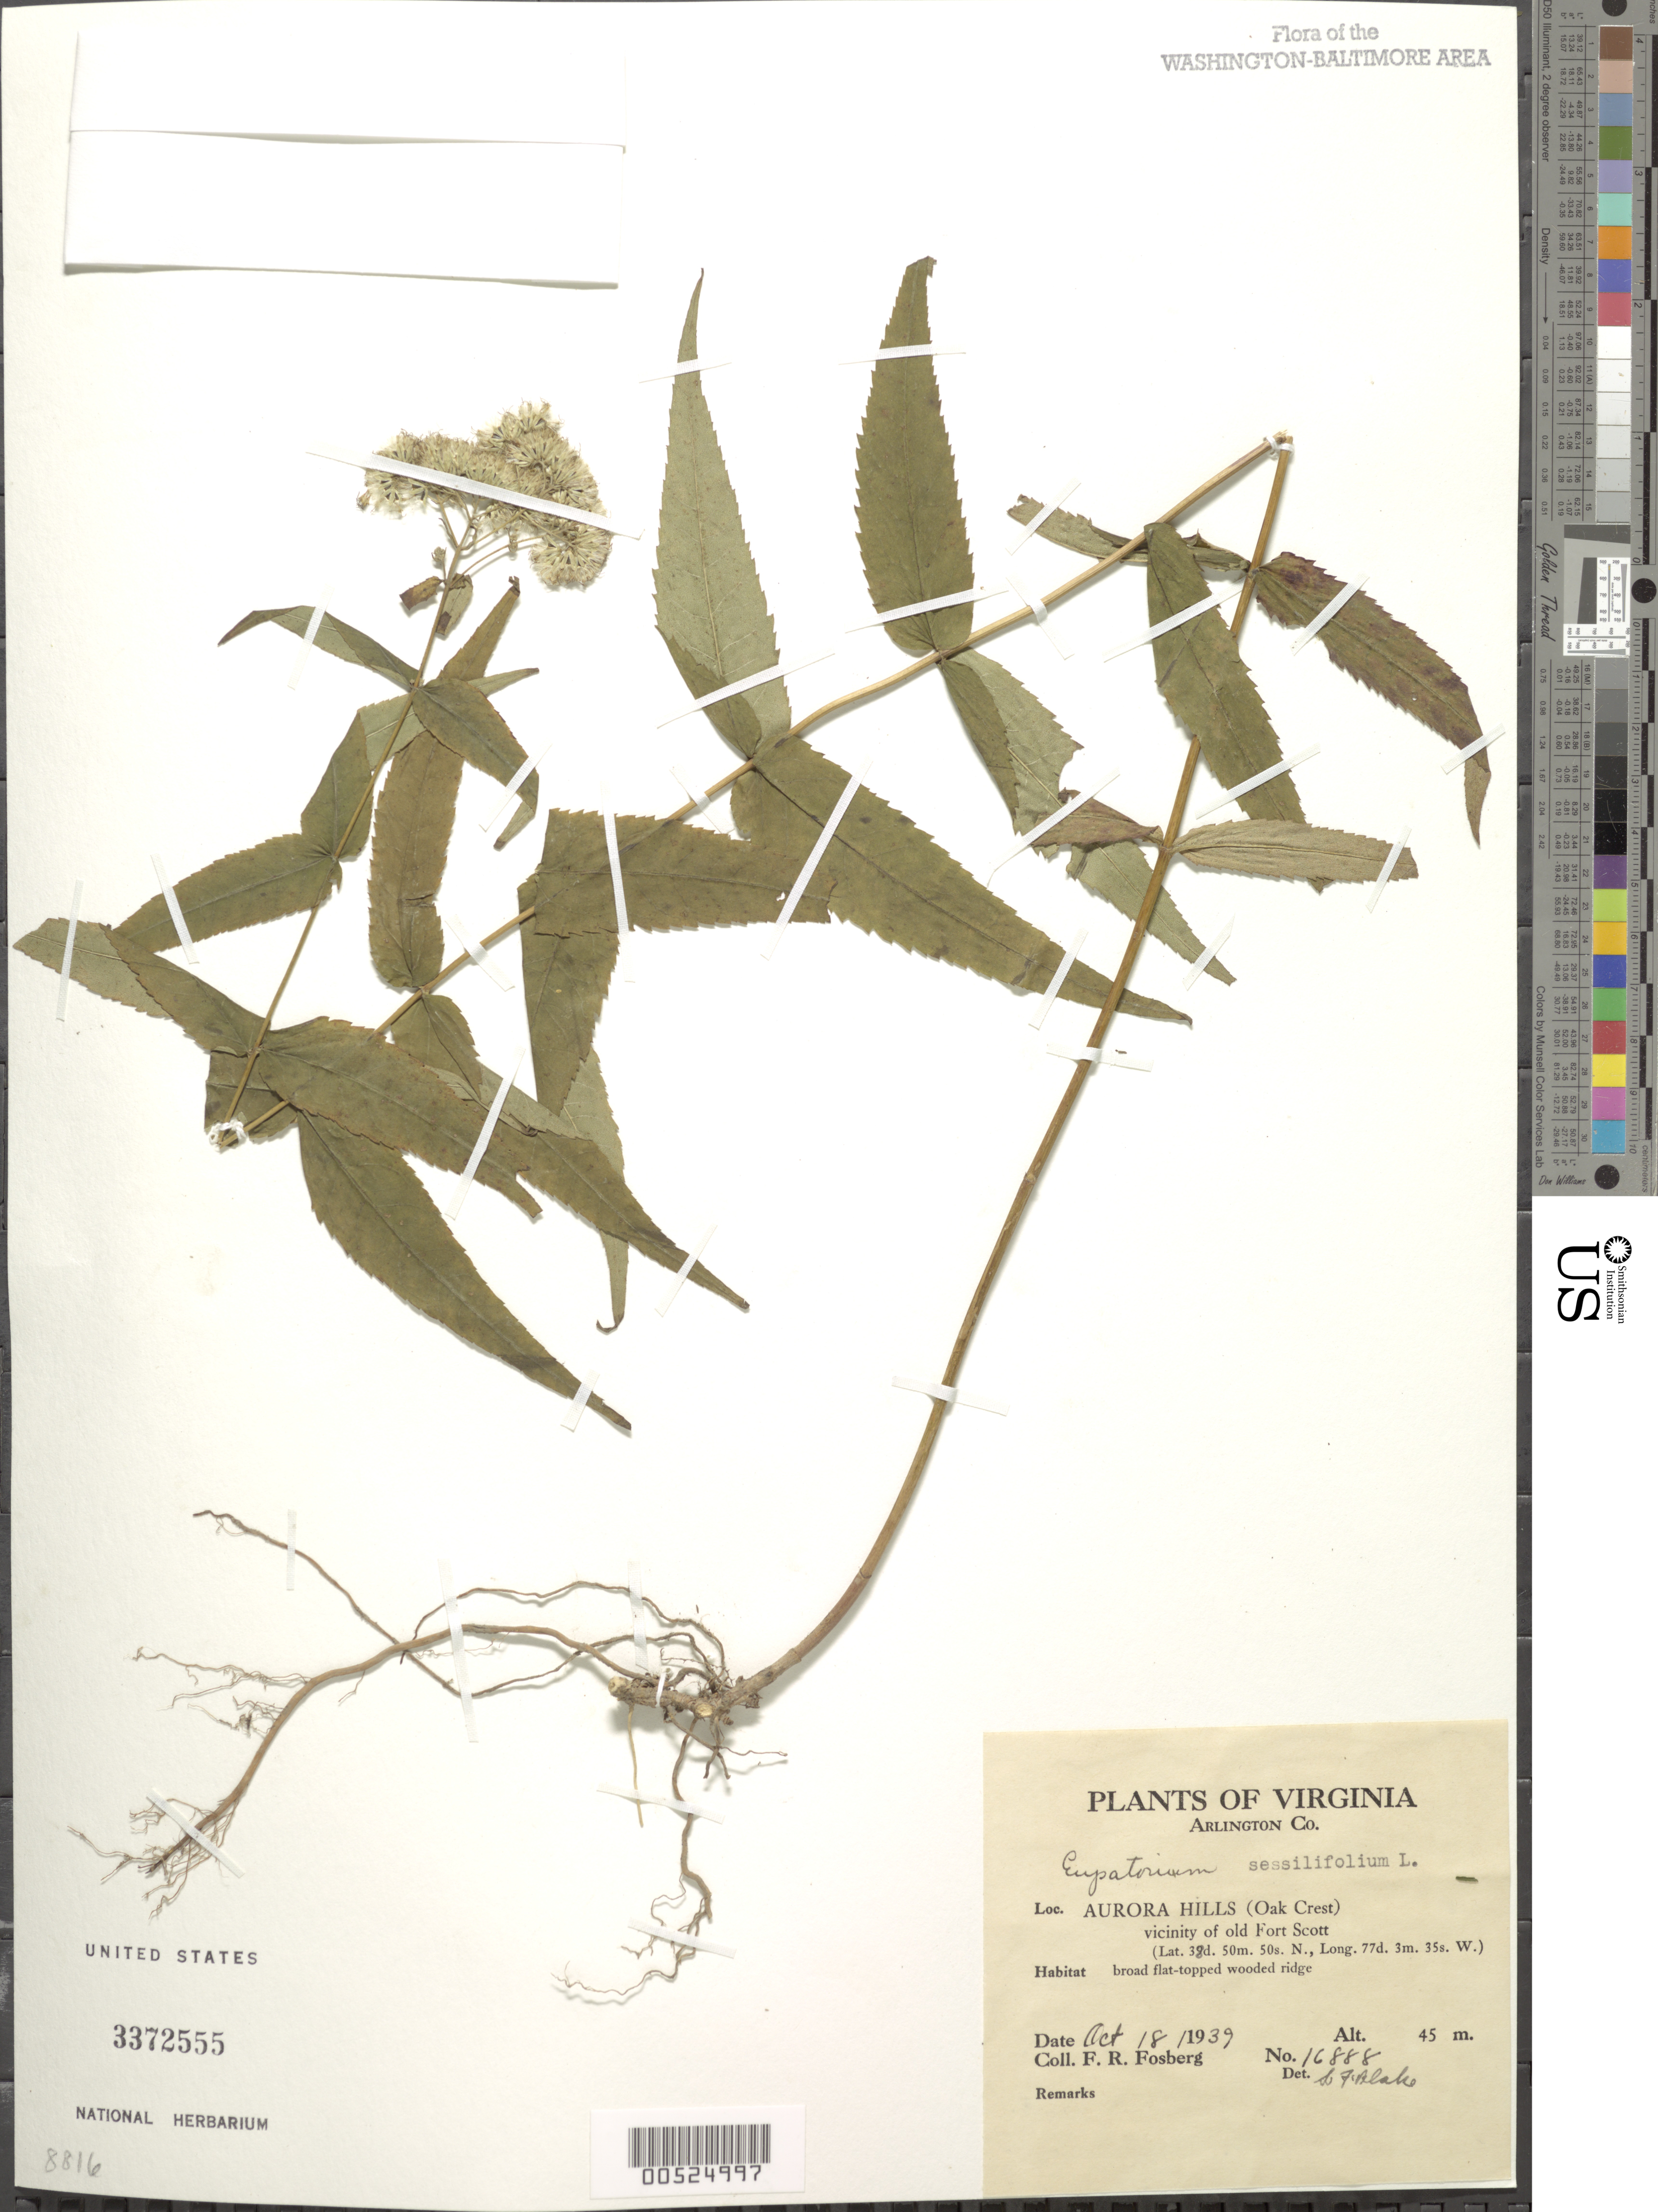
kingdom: Plantae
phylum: Tracheophyta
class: Magnoliopsida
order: Asterales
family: Asteraceae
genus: Eupatorium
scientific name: Eupatorium sessilifolium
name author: L.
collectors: F. R. Fosberg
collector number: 16888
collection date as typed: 18 Oct 1939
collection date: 1939-10-18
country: United States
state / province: Virginia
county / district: Arlington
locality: Aurora Hills (Oak Crest), vicinity of Old Fort Scott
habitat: Broad flat-topped wooded ridge.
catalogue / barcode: US 3372555